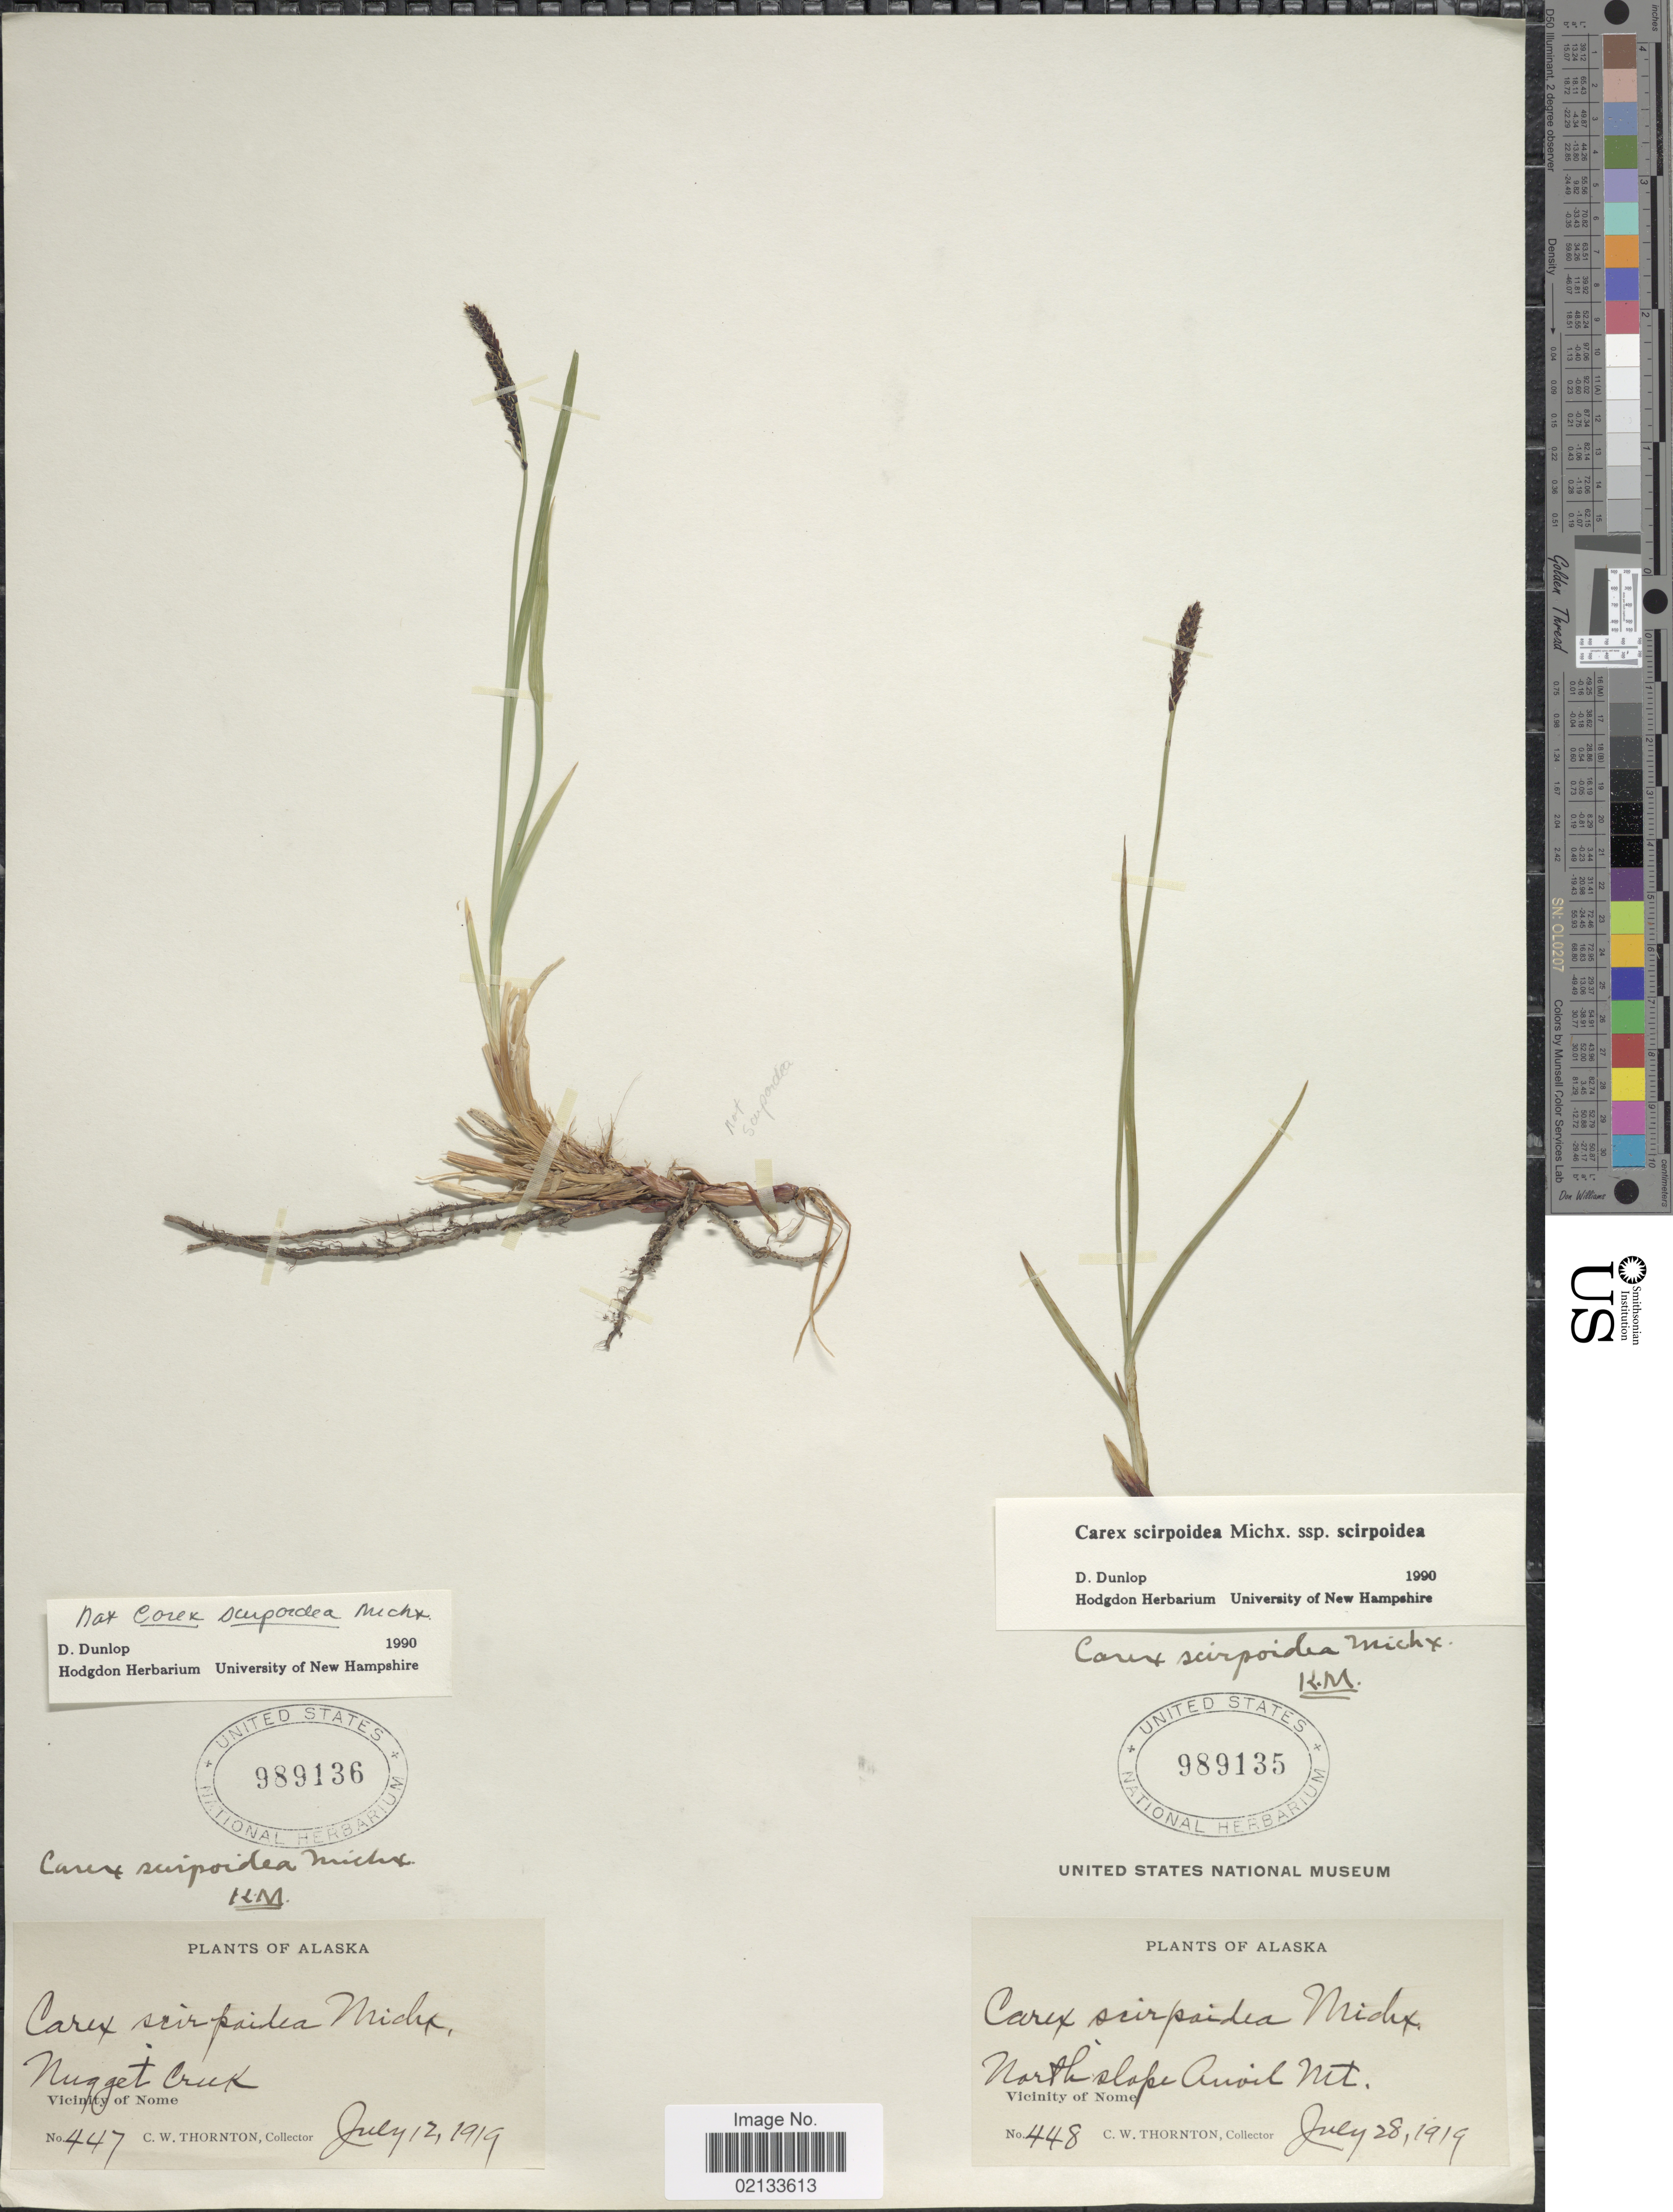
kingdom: Plantae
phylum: Tracheophyta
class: Liliopsida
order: Poales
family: Cyperaceae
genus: Carex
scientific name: Carex scirpoidea subsp. scirpoidea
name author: Michx.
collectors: C. Thornton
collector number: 447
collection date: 1919-07-12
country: United States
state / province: Alaska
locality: Nugget Creek, Vicinity of Nome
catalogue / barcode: US 989136-2